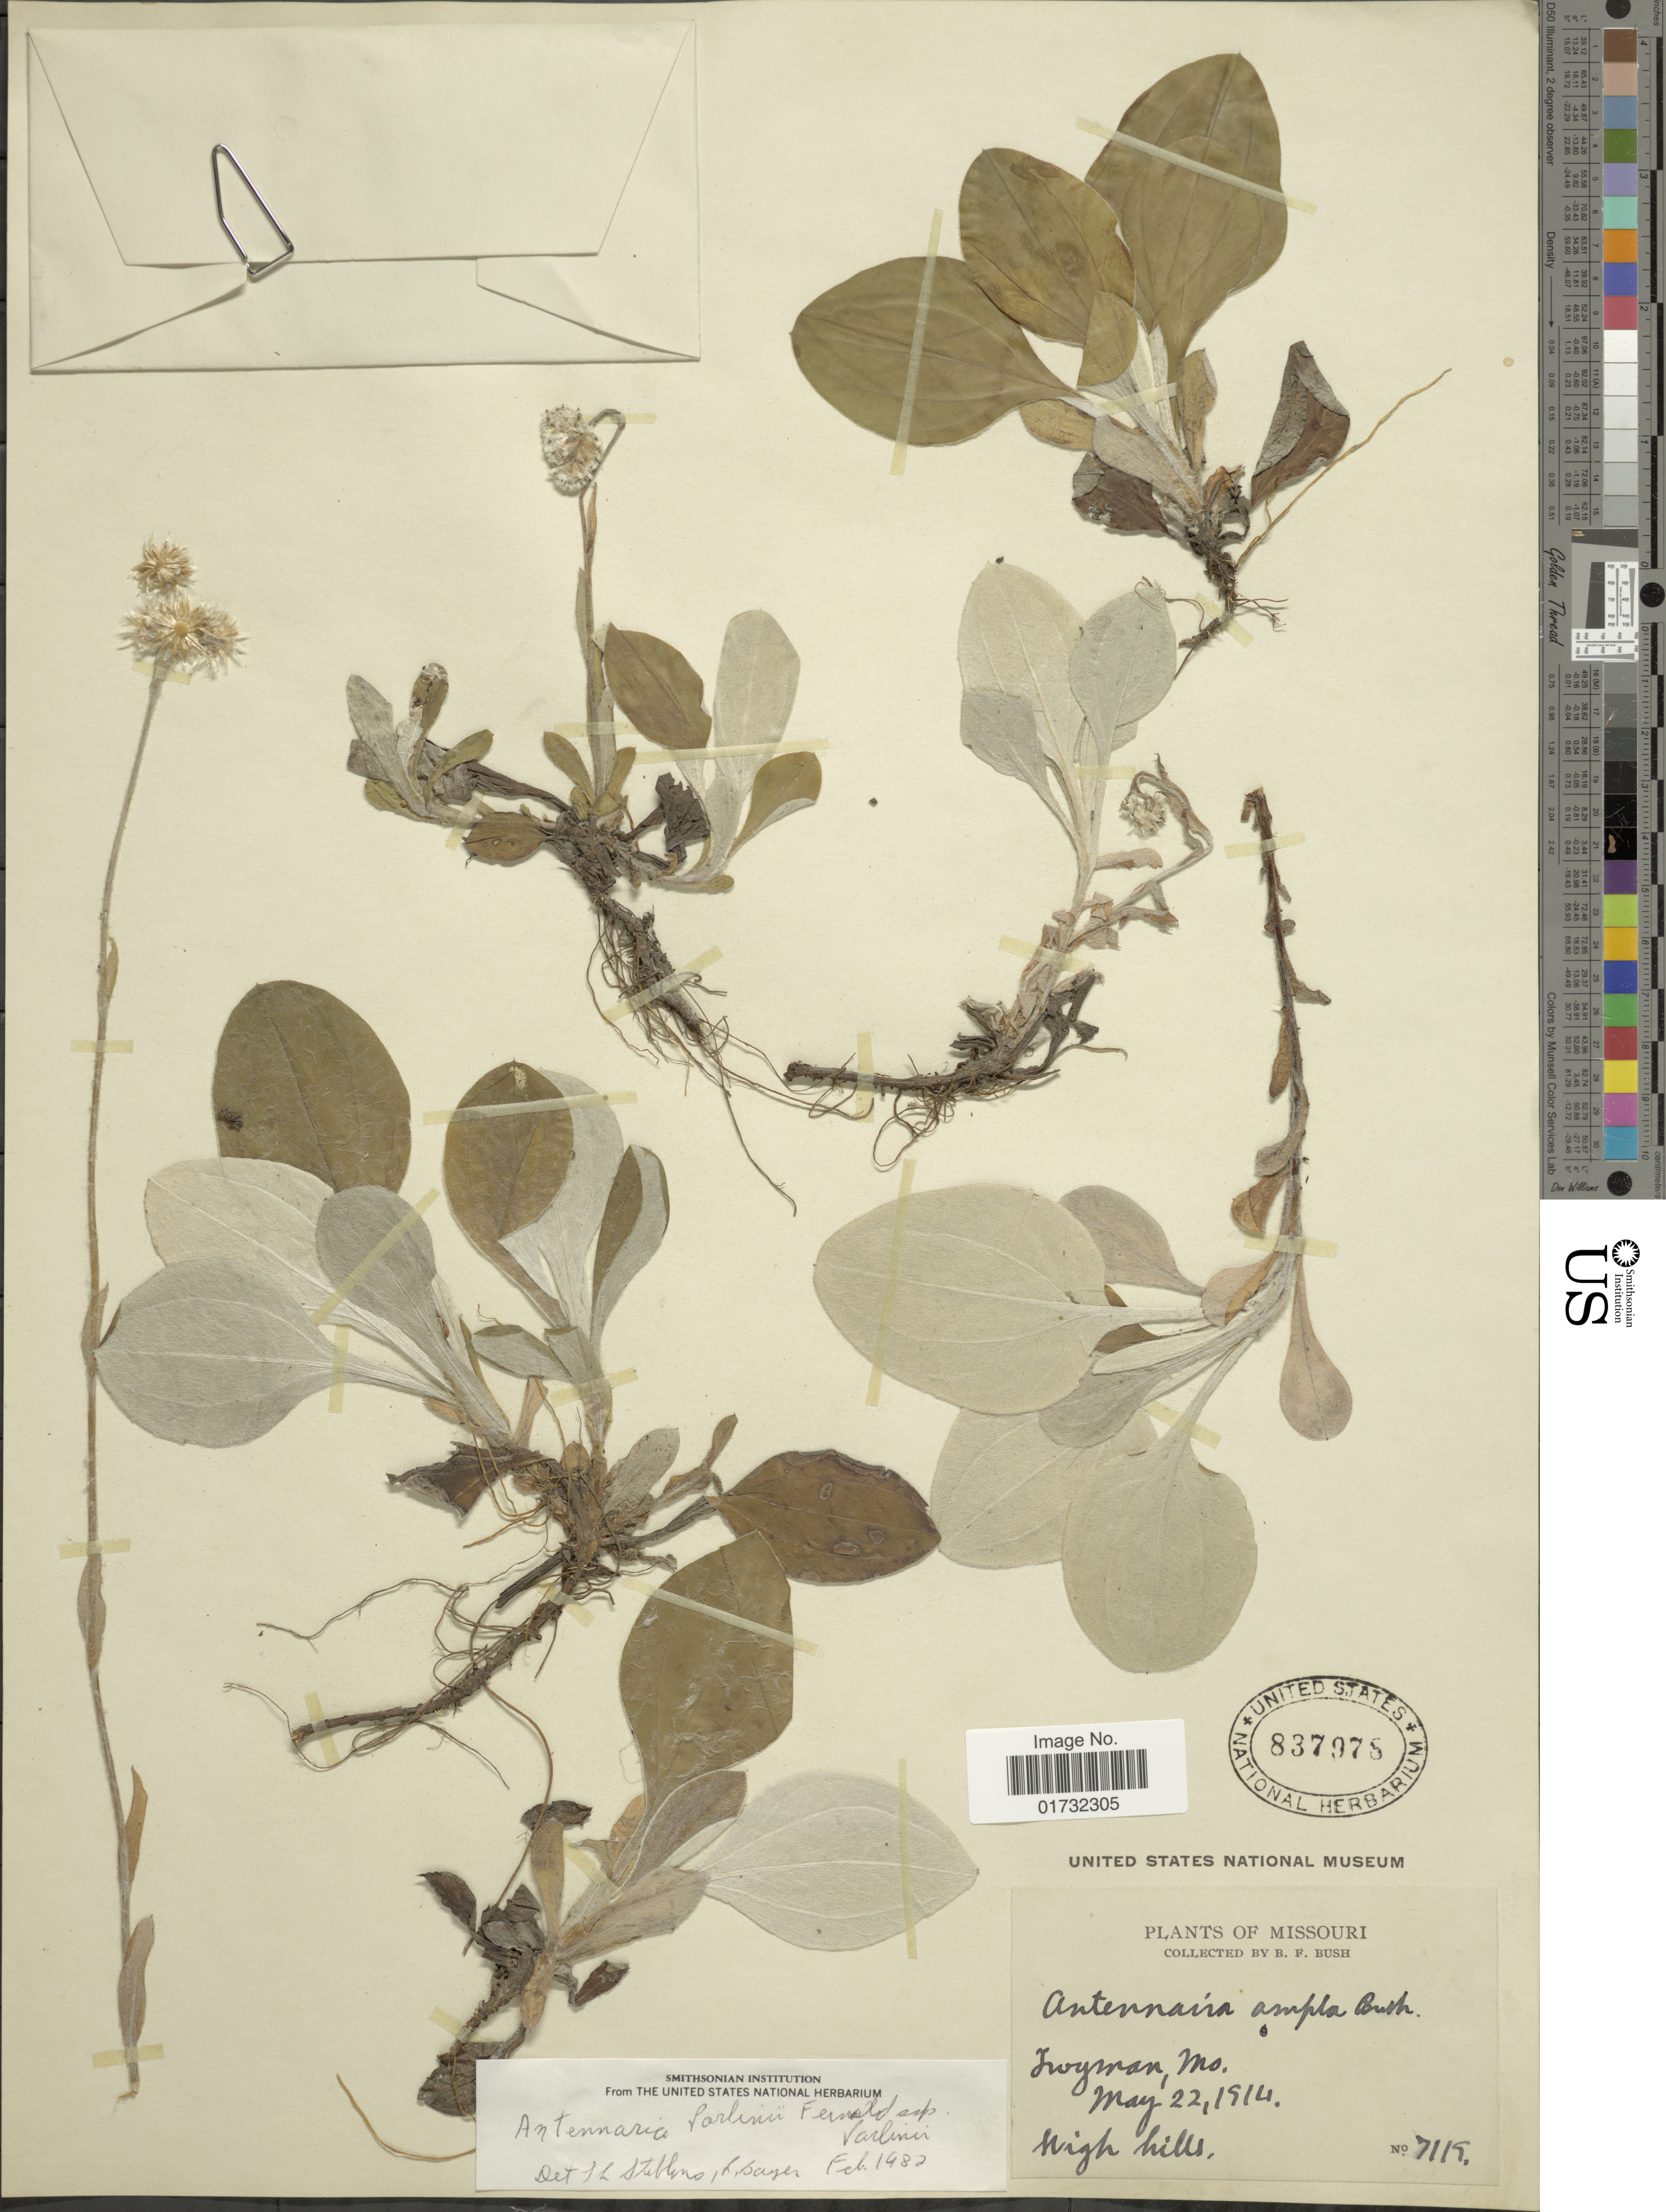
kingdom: Plantae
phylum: Tracheophyta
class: Magnoliopsida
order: Asterales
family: Asteraceae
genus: Antennaria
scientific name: Antennaria parlinii subsp. fallax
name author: (Greene) R.J. Bayer & Stebbins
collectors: B. F. Bush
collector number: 7119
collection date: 1914-05-22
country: United States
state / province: Missouri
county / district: Jackson County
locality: Twyman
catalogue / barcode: US 837975